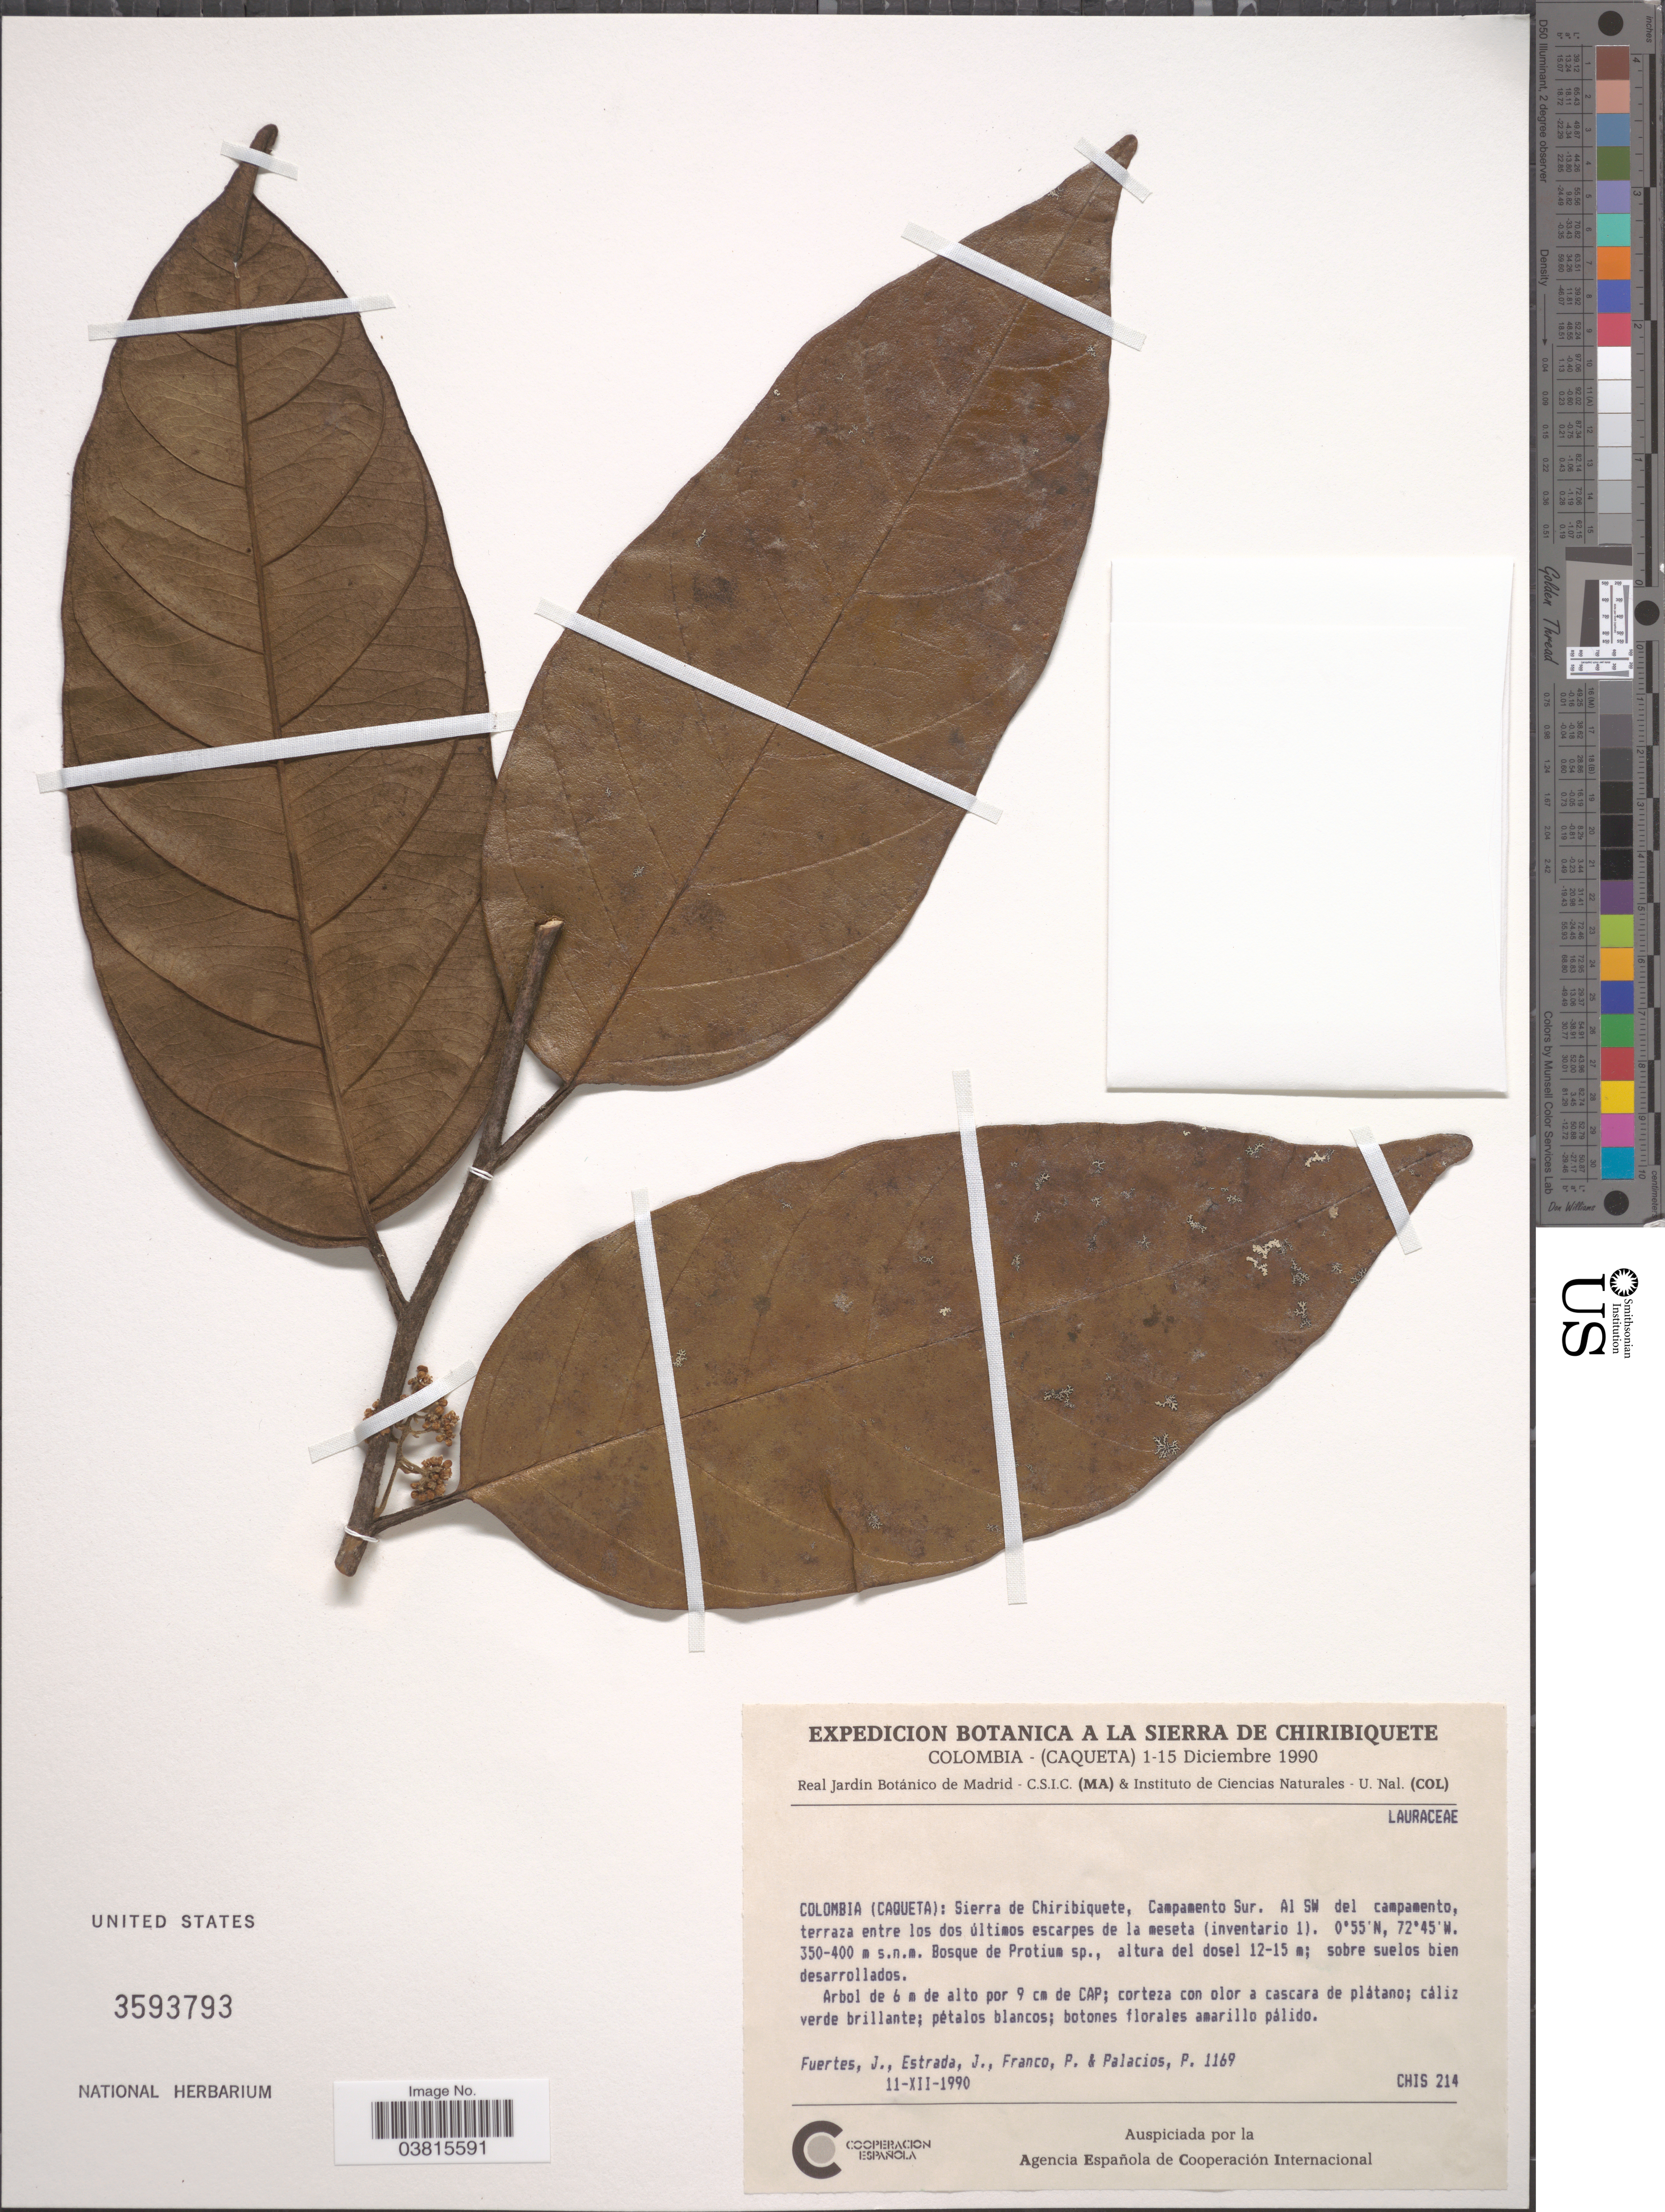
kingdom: Plantae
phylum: Tracheophyta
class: Magnoliopsida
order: Laurales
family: Lauraceae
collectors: J. Fuertes, J. Estrada, P. Franco & P. Palacios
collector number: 1169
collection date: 1990-12-11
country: Colombia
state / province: Caquetá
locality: Sierra de Chiribiquete, Campamento Sur. Al SW del campamento, terraza entre los dos últimos escarpes de la meseta (inventario 1).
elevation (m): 350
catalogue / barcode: US 3593793